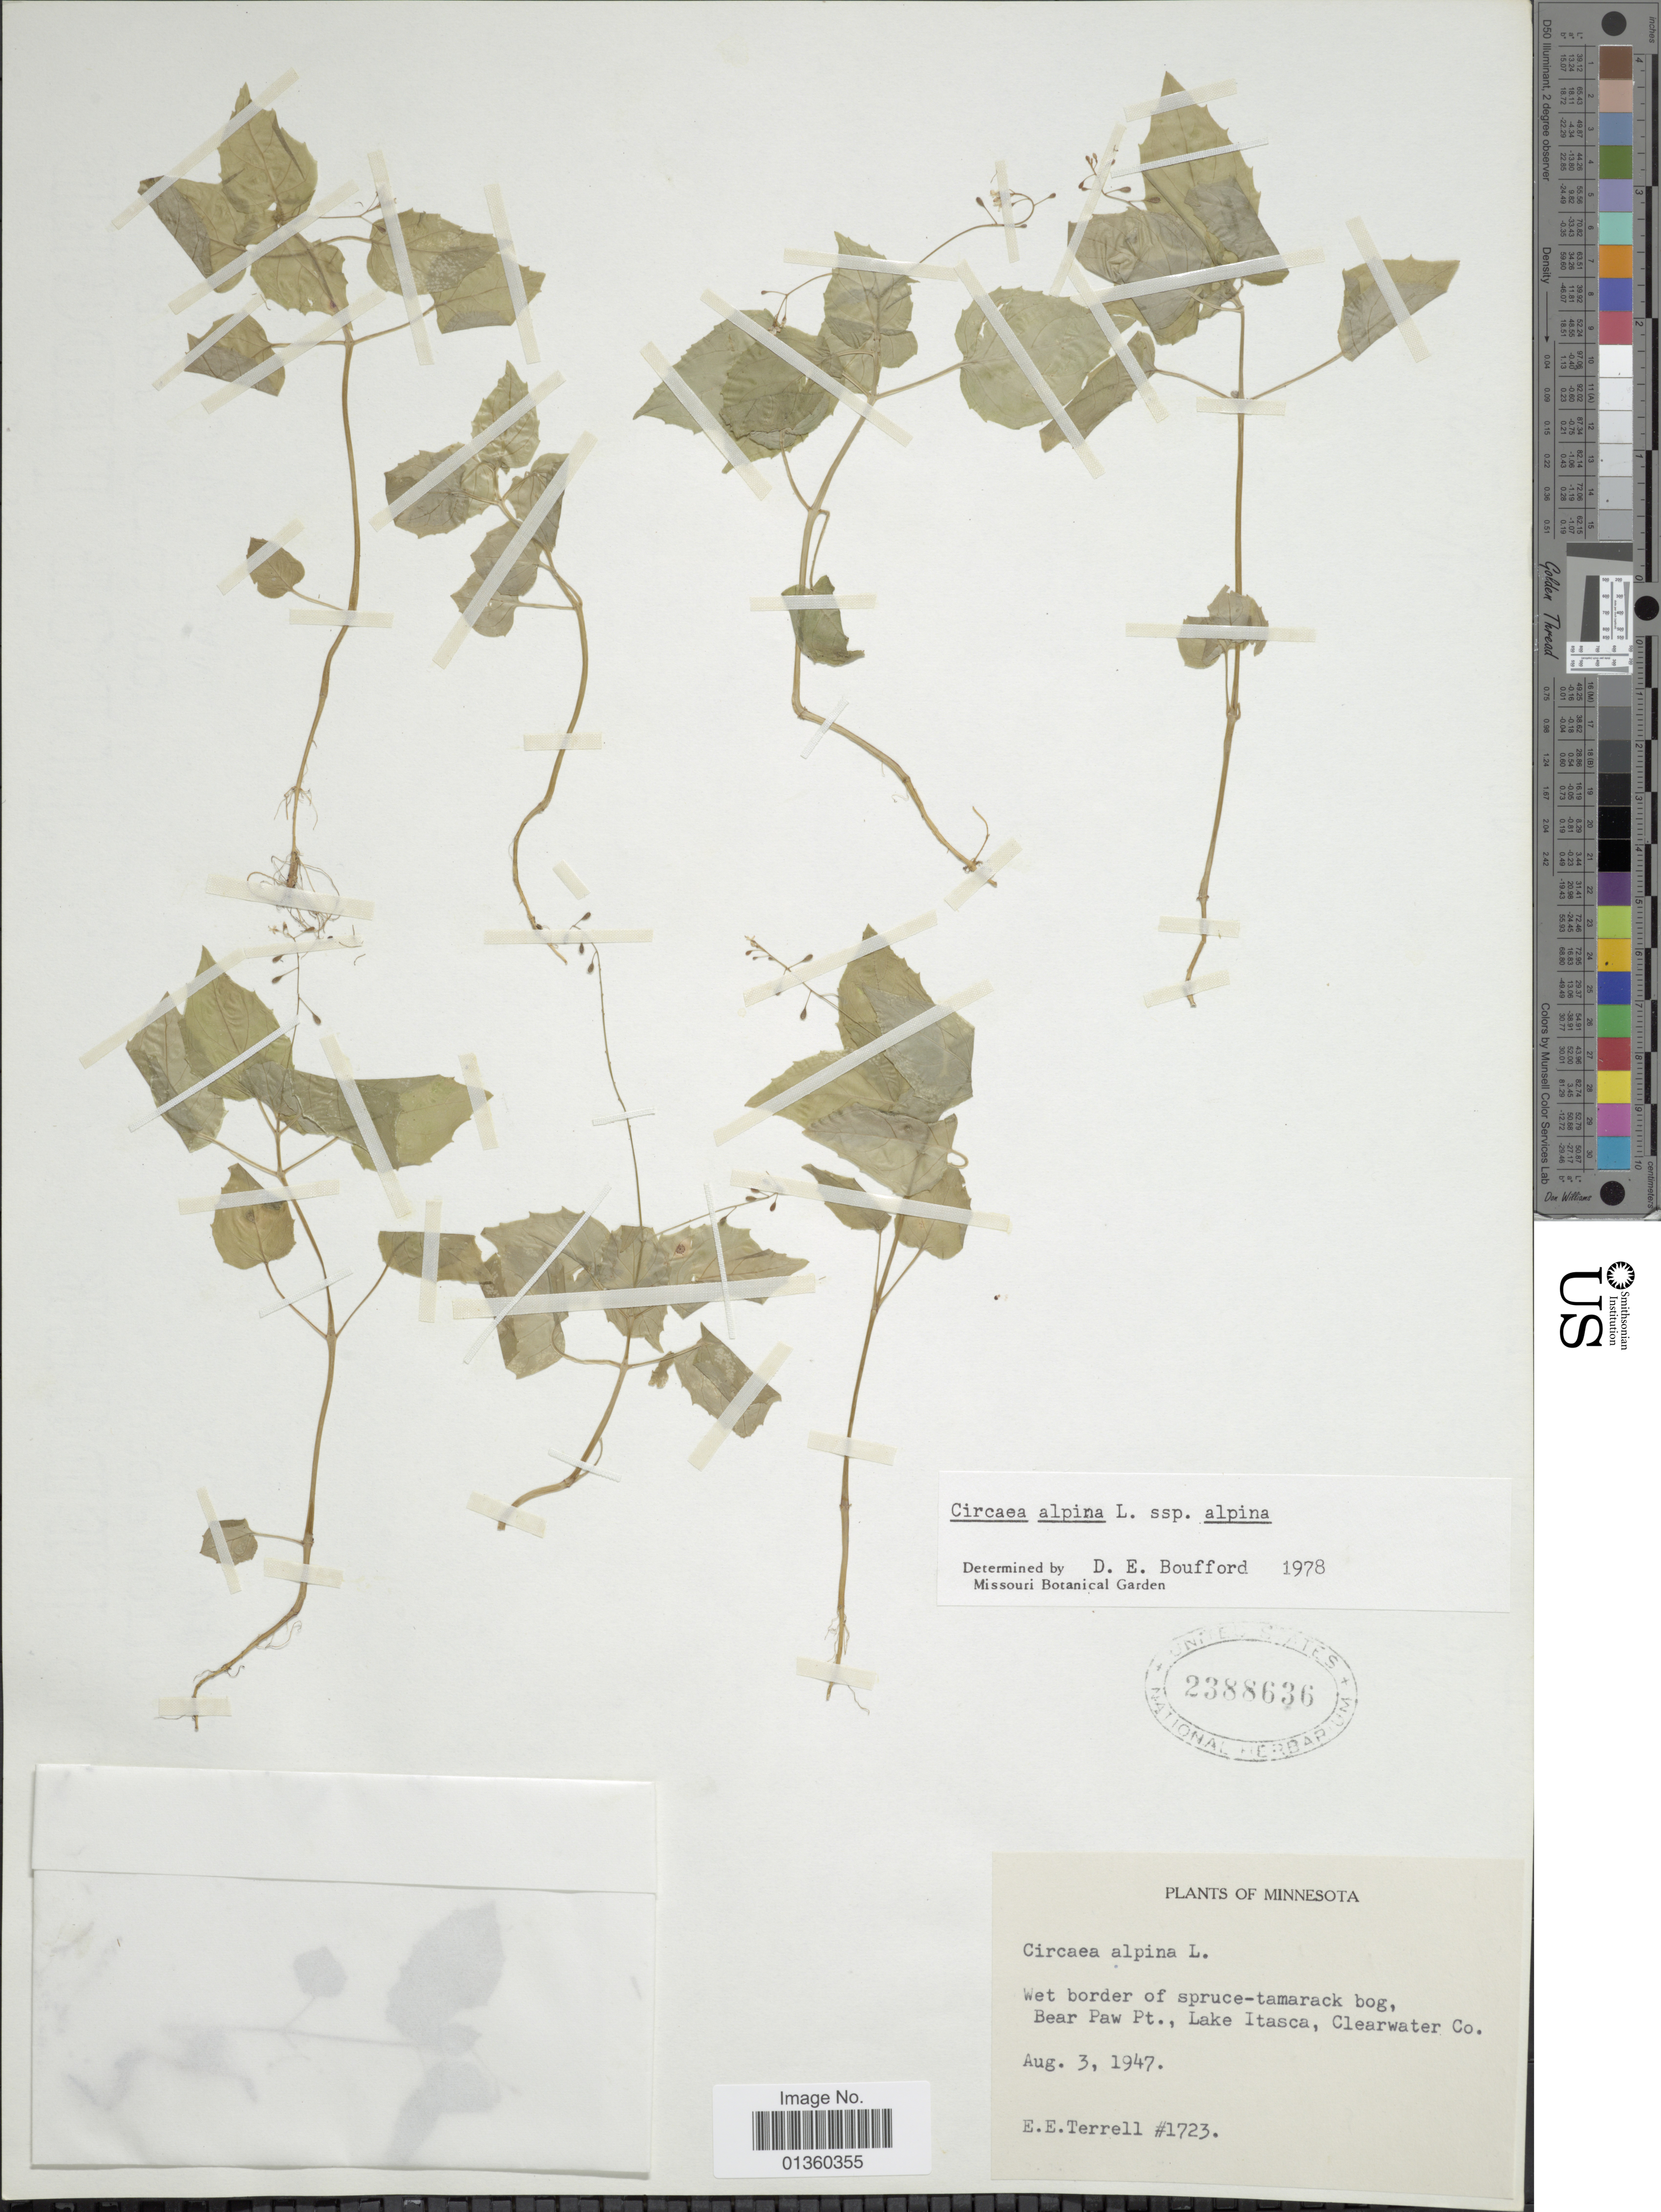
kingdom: Plantae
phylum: Tracheophyta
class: Magnoliopsida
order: Myrtales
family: Onagraceae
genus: Circaea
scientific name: Circaea alpina subsp. alpina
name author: L.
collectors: E. E. Terrell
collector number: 1723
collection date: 1947-08-03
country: United States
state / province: Minnesota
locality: Wet border of spruce-tamarack bog, Bear Paw Pt., Lake Itasca, Clearwater Co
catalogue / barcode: US 2388636